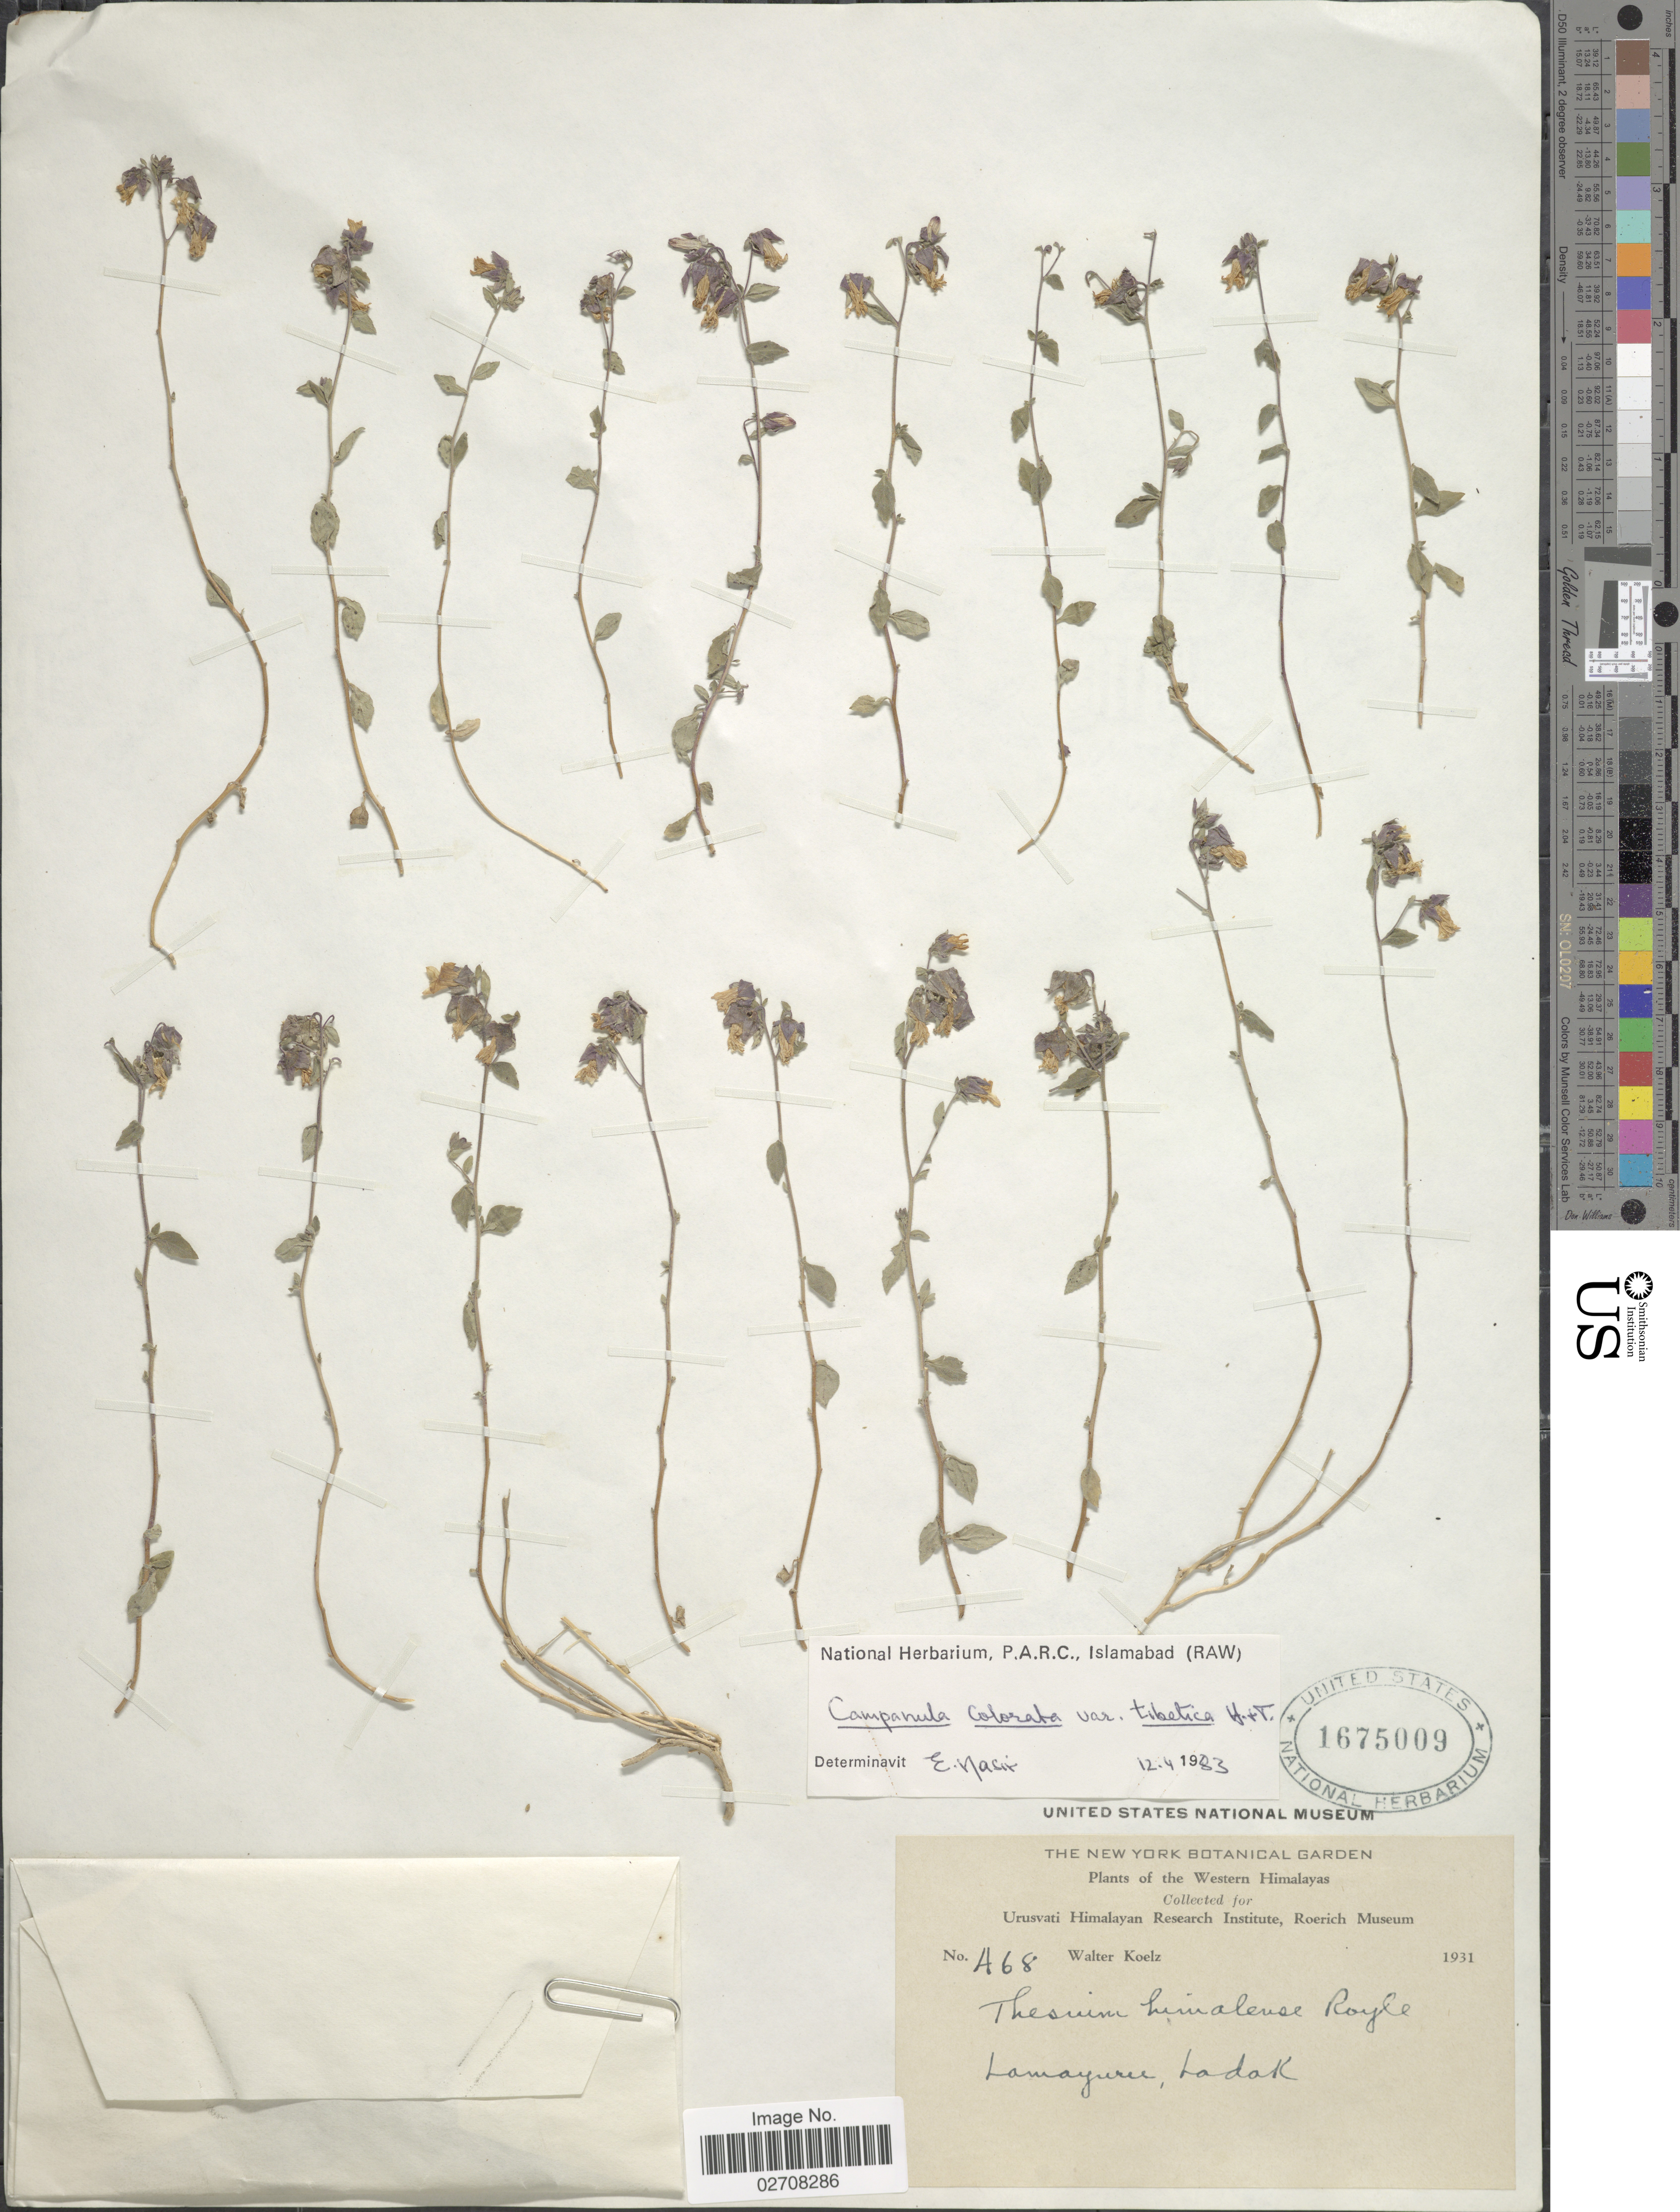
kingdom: Plantae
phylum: Tracheophyta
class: Magnoliopsida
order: Asterales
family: Campanulaceae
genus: Campanula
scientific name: Campanula colorata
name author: Wall.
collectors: W. N. Koelz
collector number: A68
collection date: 1931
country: India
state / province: Ladakh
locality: Western Himalayas. Lamayuru, Ladak.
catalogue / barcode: US 1675009